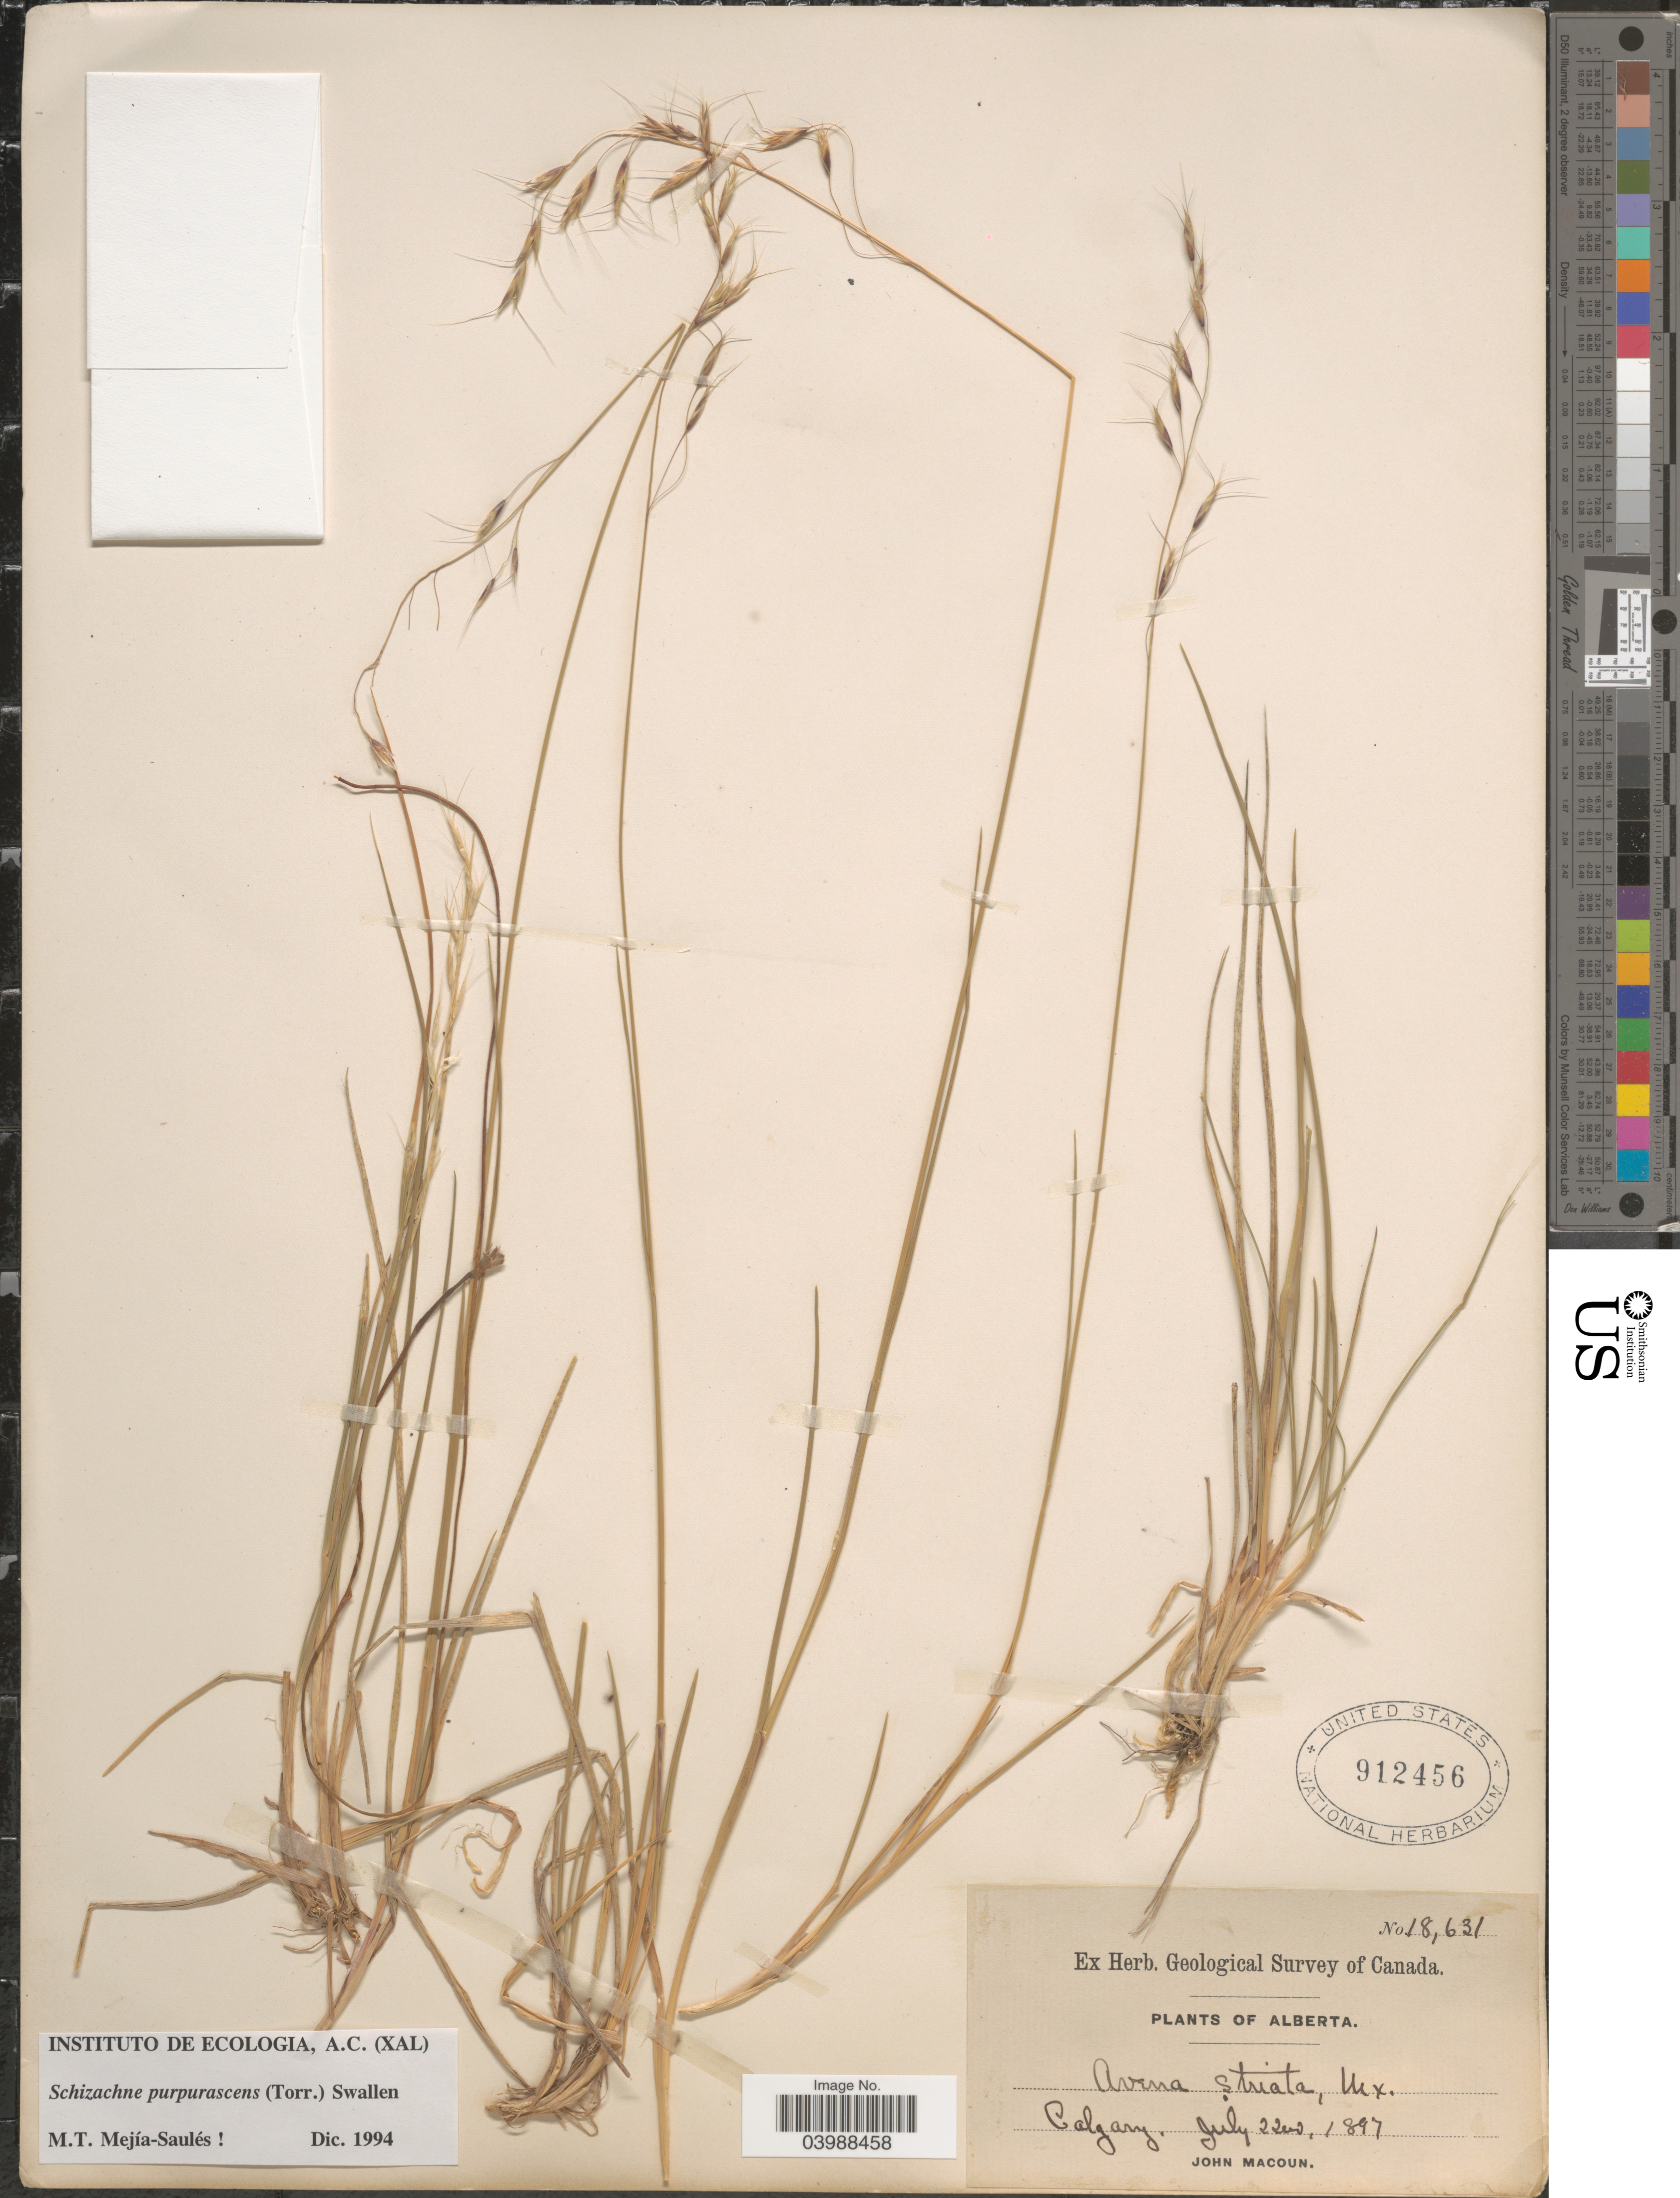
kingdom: Plantae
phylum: Tracheophyta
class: Liliopsida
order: Poales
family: Poaceae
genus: Schizachne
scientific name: Schizachne purpurascens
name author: (Torr.) Swallen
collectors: J. Macoun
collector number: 18631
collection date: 1897-07-22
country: Canada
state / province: Alberta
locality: Calgary.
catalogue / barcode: US 912456